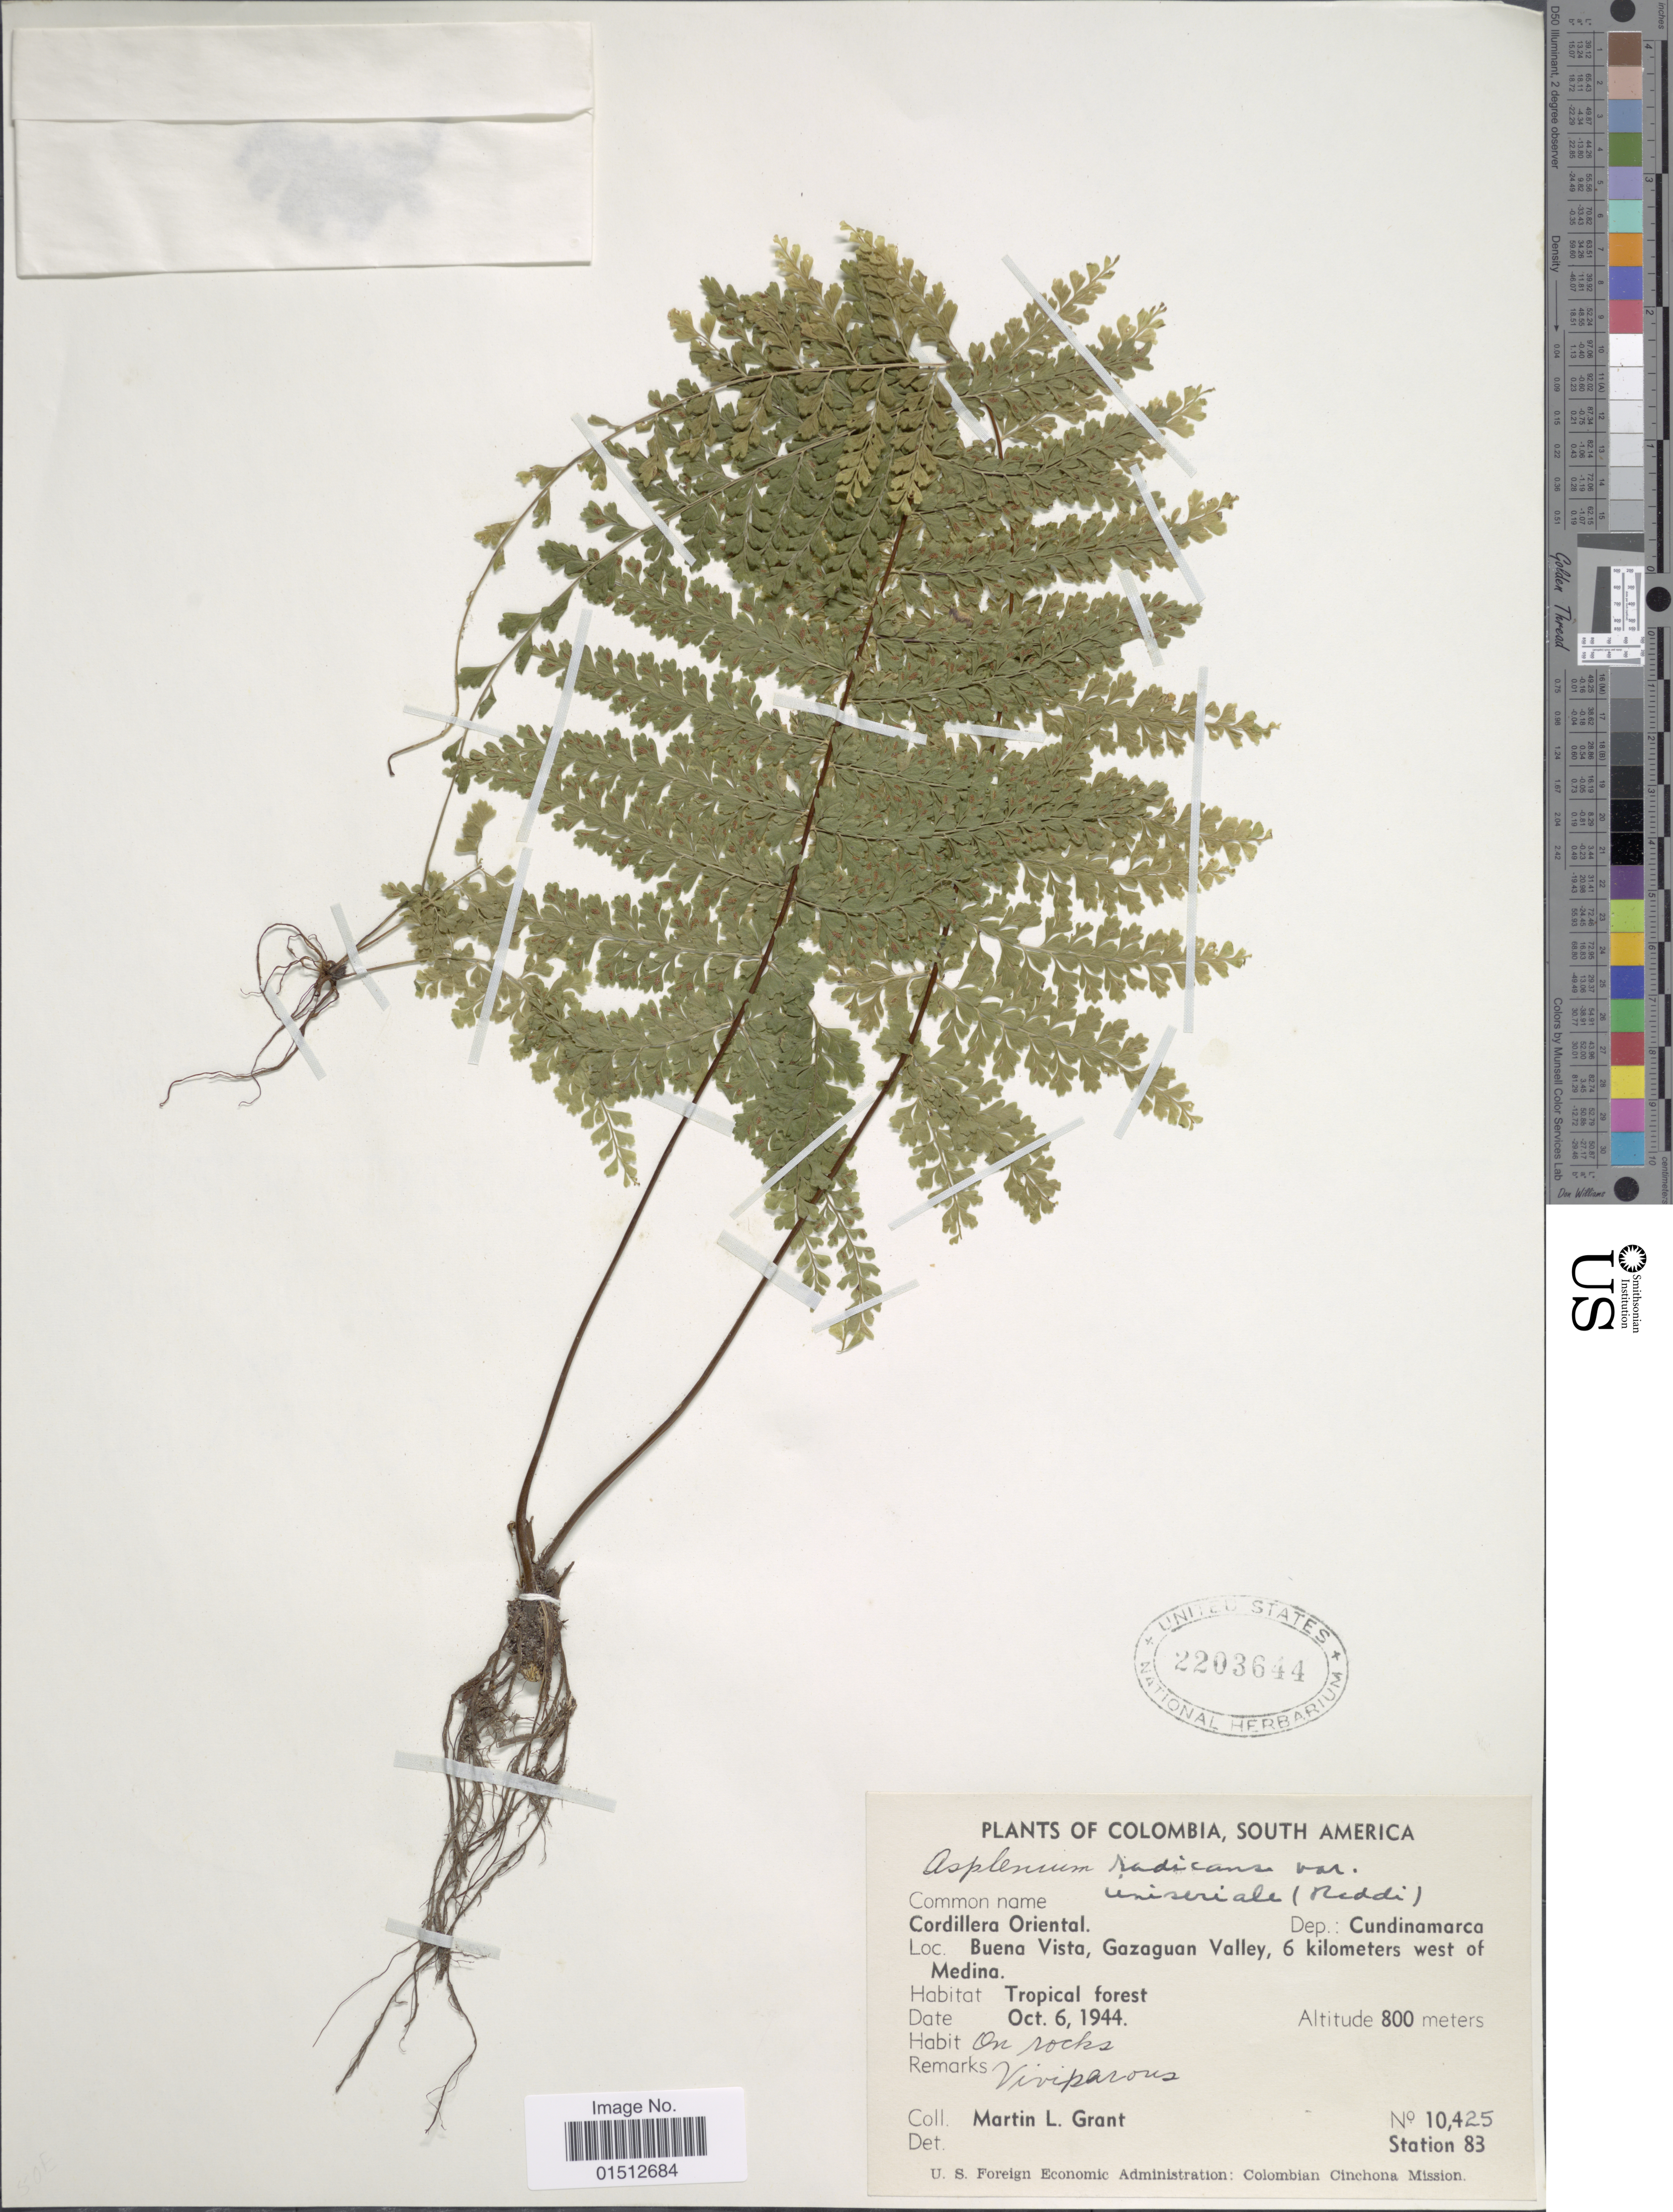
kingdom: Plantae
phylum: Tracheophyta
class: Polypodiopsida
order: Polypodiales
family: Aspleniaceae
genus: Asplenium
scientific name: Asplenium radicans var. uniserale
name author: (Raddi) L.D. Gómez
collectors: M. L. Grant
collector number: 10425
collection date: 1944-10-06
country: Colombia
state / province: Cundinamarca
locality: Colombia, South America, Cordillera Oriental, Dep.: Cundinamarca, Buena Vista, Gazaguan Valley, 6 kilometers west of Medina.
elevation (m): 800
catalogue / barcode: US 2203644